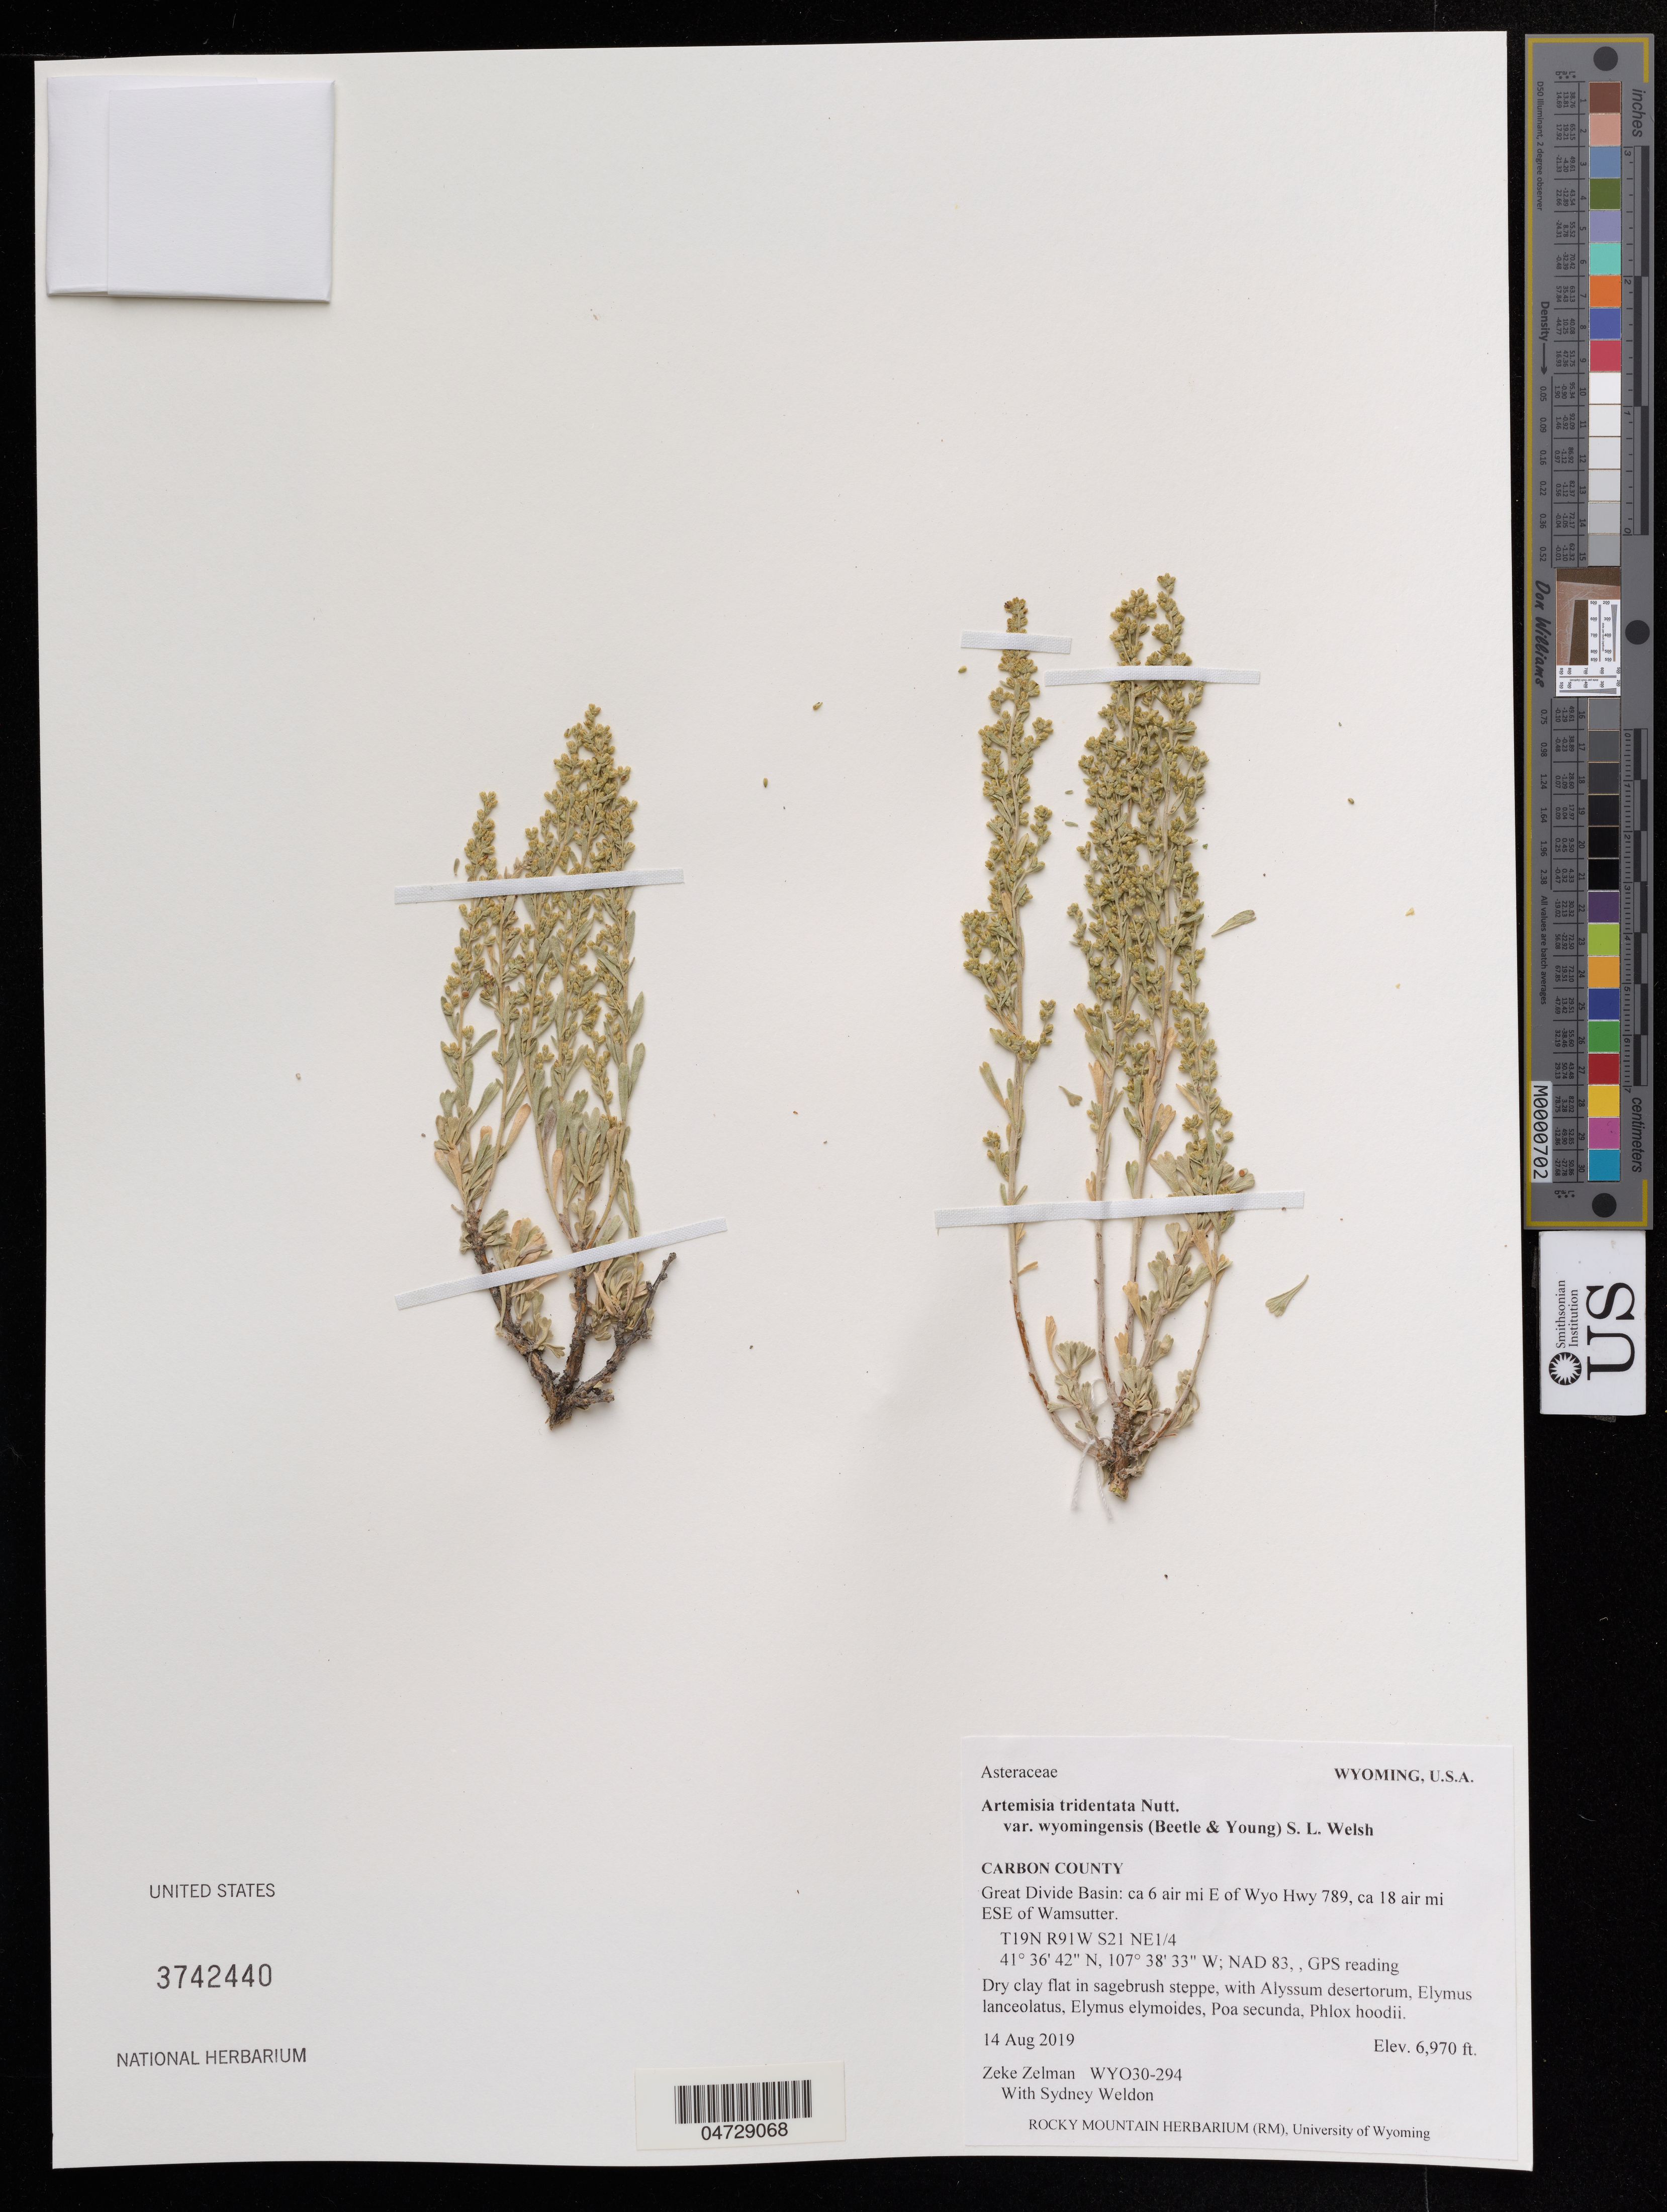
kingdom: Plantae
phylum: Tracheophyta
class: Magnoliopsida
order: Asterales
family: Asteraceae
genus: Artemisia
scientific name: Artemisia tridentata var. wyomingensis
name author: (Beetle & Young) S.L. Welsh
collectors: Z. Zelman & S. Weldon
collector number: WYO30-294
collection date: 2019-08-14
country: United States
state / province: Wyoming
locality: Carbon County, Great Divide Basin: ca 6 air mi E of Wyo Hwy 789, ca 18 air mi ESE of Wamsutter. T19N R91 W S21 NE1/4.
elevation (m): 2124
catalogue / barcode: US 3742440